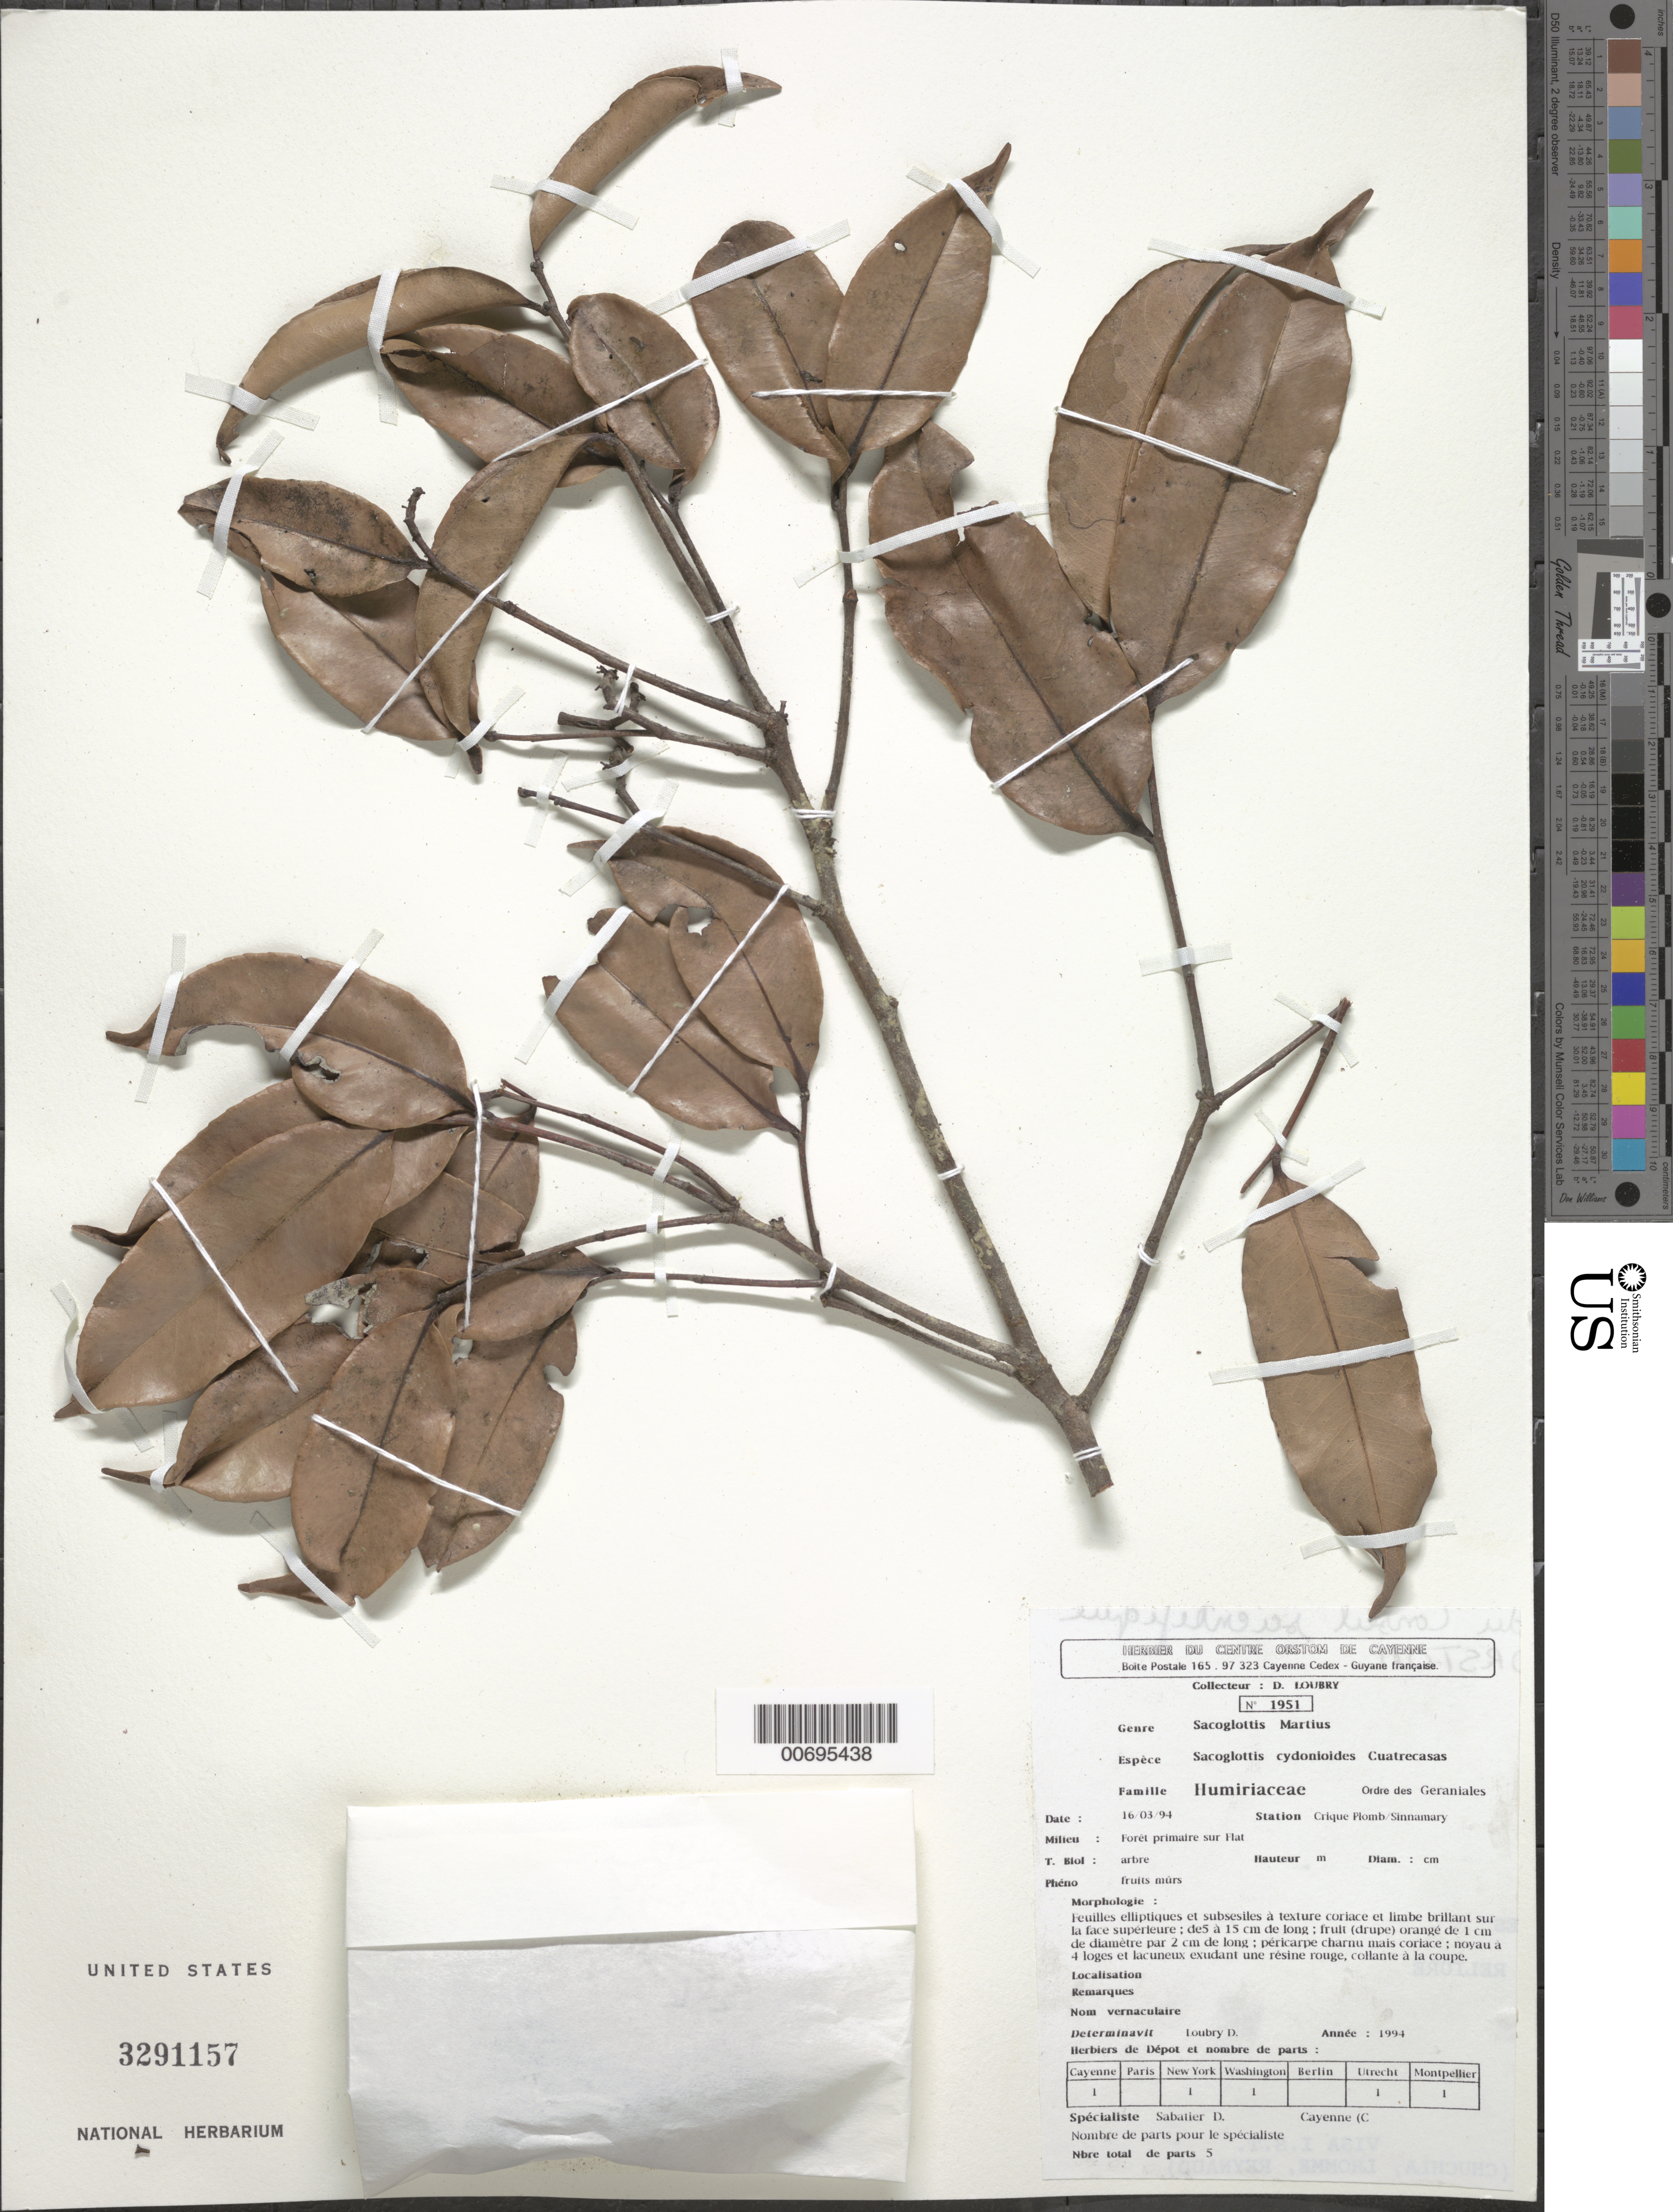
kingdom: Plantae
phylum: Tracheophyta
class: Magnoliopsida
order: Malpighiales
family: Humiriaceae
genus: Sacoglottis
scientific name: Sacoglottis cydonioides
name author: Cuatrec.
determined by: Loubry, D.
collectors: D. Loubry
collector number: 1951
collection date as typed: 16-Mar-94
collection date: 1994-03-16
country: French Guiana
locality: Crique Plomb, Bassin du Sinnamary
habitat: Primary forest on flatland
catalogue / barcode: US 3291157